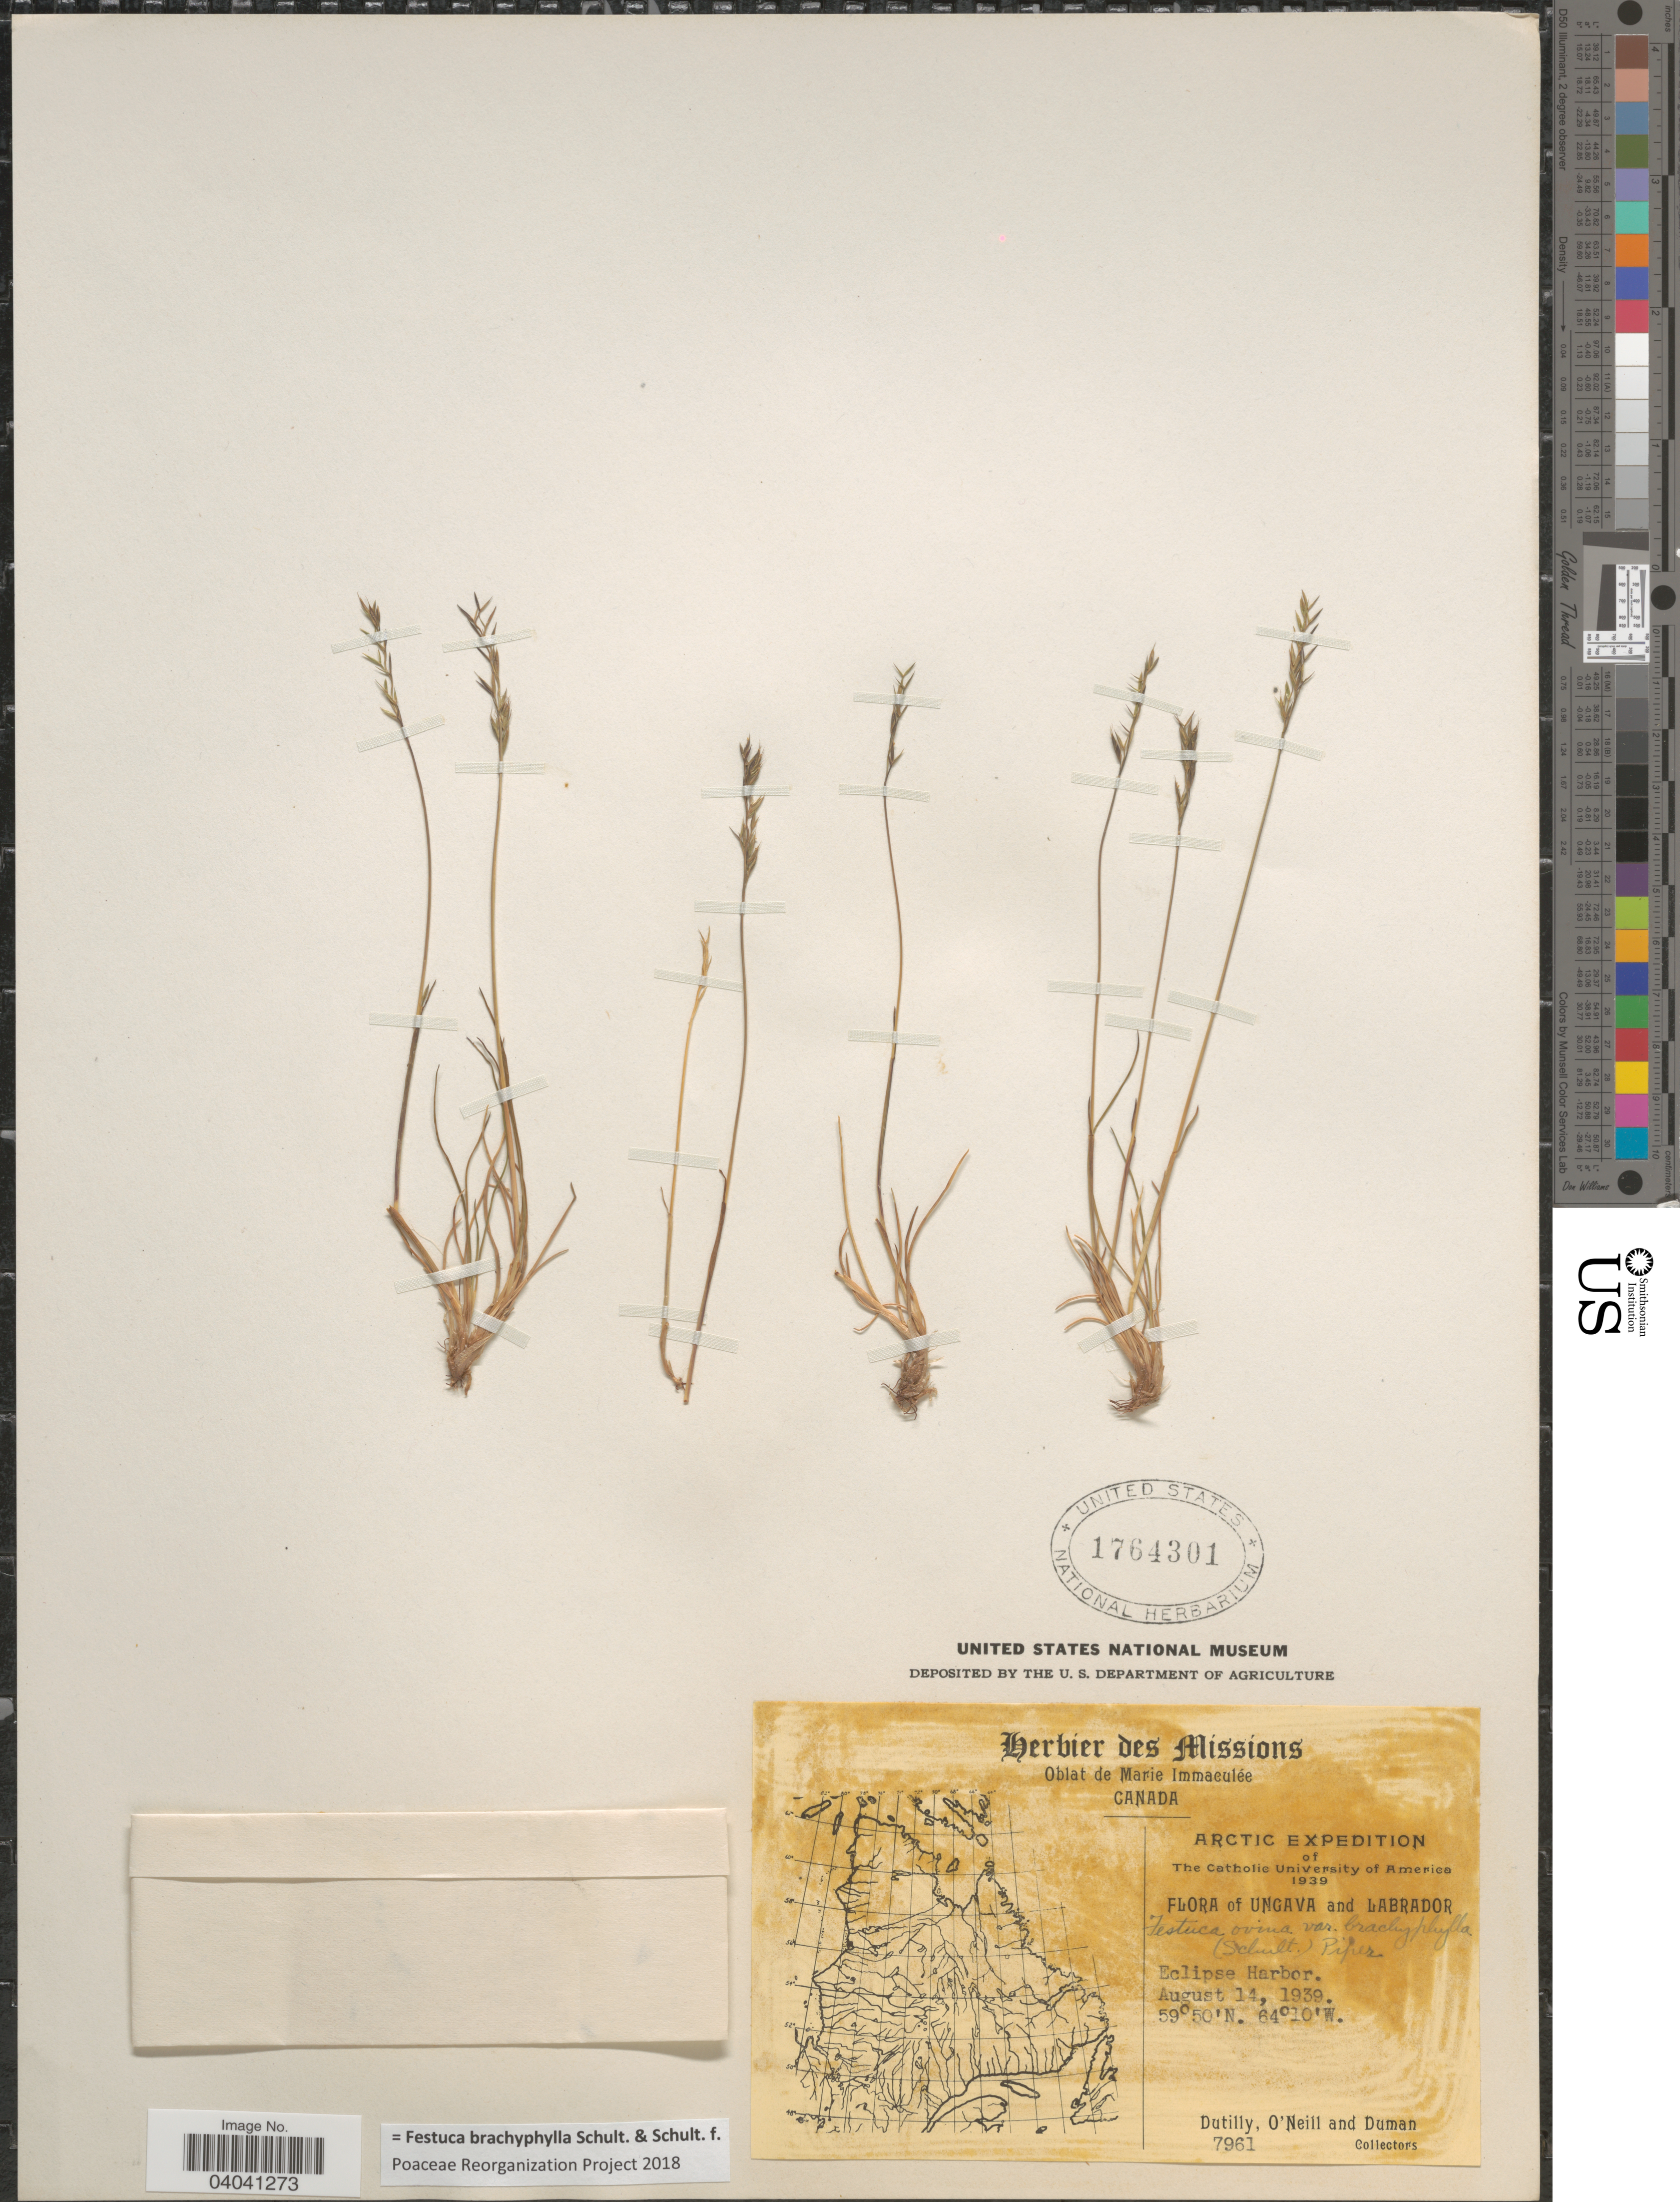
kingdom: Plantae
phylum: Tracheophyta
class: Liliopsida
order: Poales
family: Poaceae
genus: Festuca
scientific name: Festuca brachyphylla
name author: Schult. & Schult. f.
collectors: -. Dutilly, -. O'Neill & -. Duman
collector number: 7961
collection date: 1939-08-14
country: Canada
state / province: Newfoundland and Labrador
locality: Ungava and Labrador. Eclipse Harbor.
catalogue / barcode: US 1764301